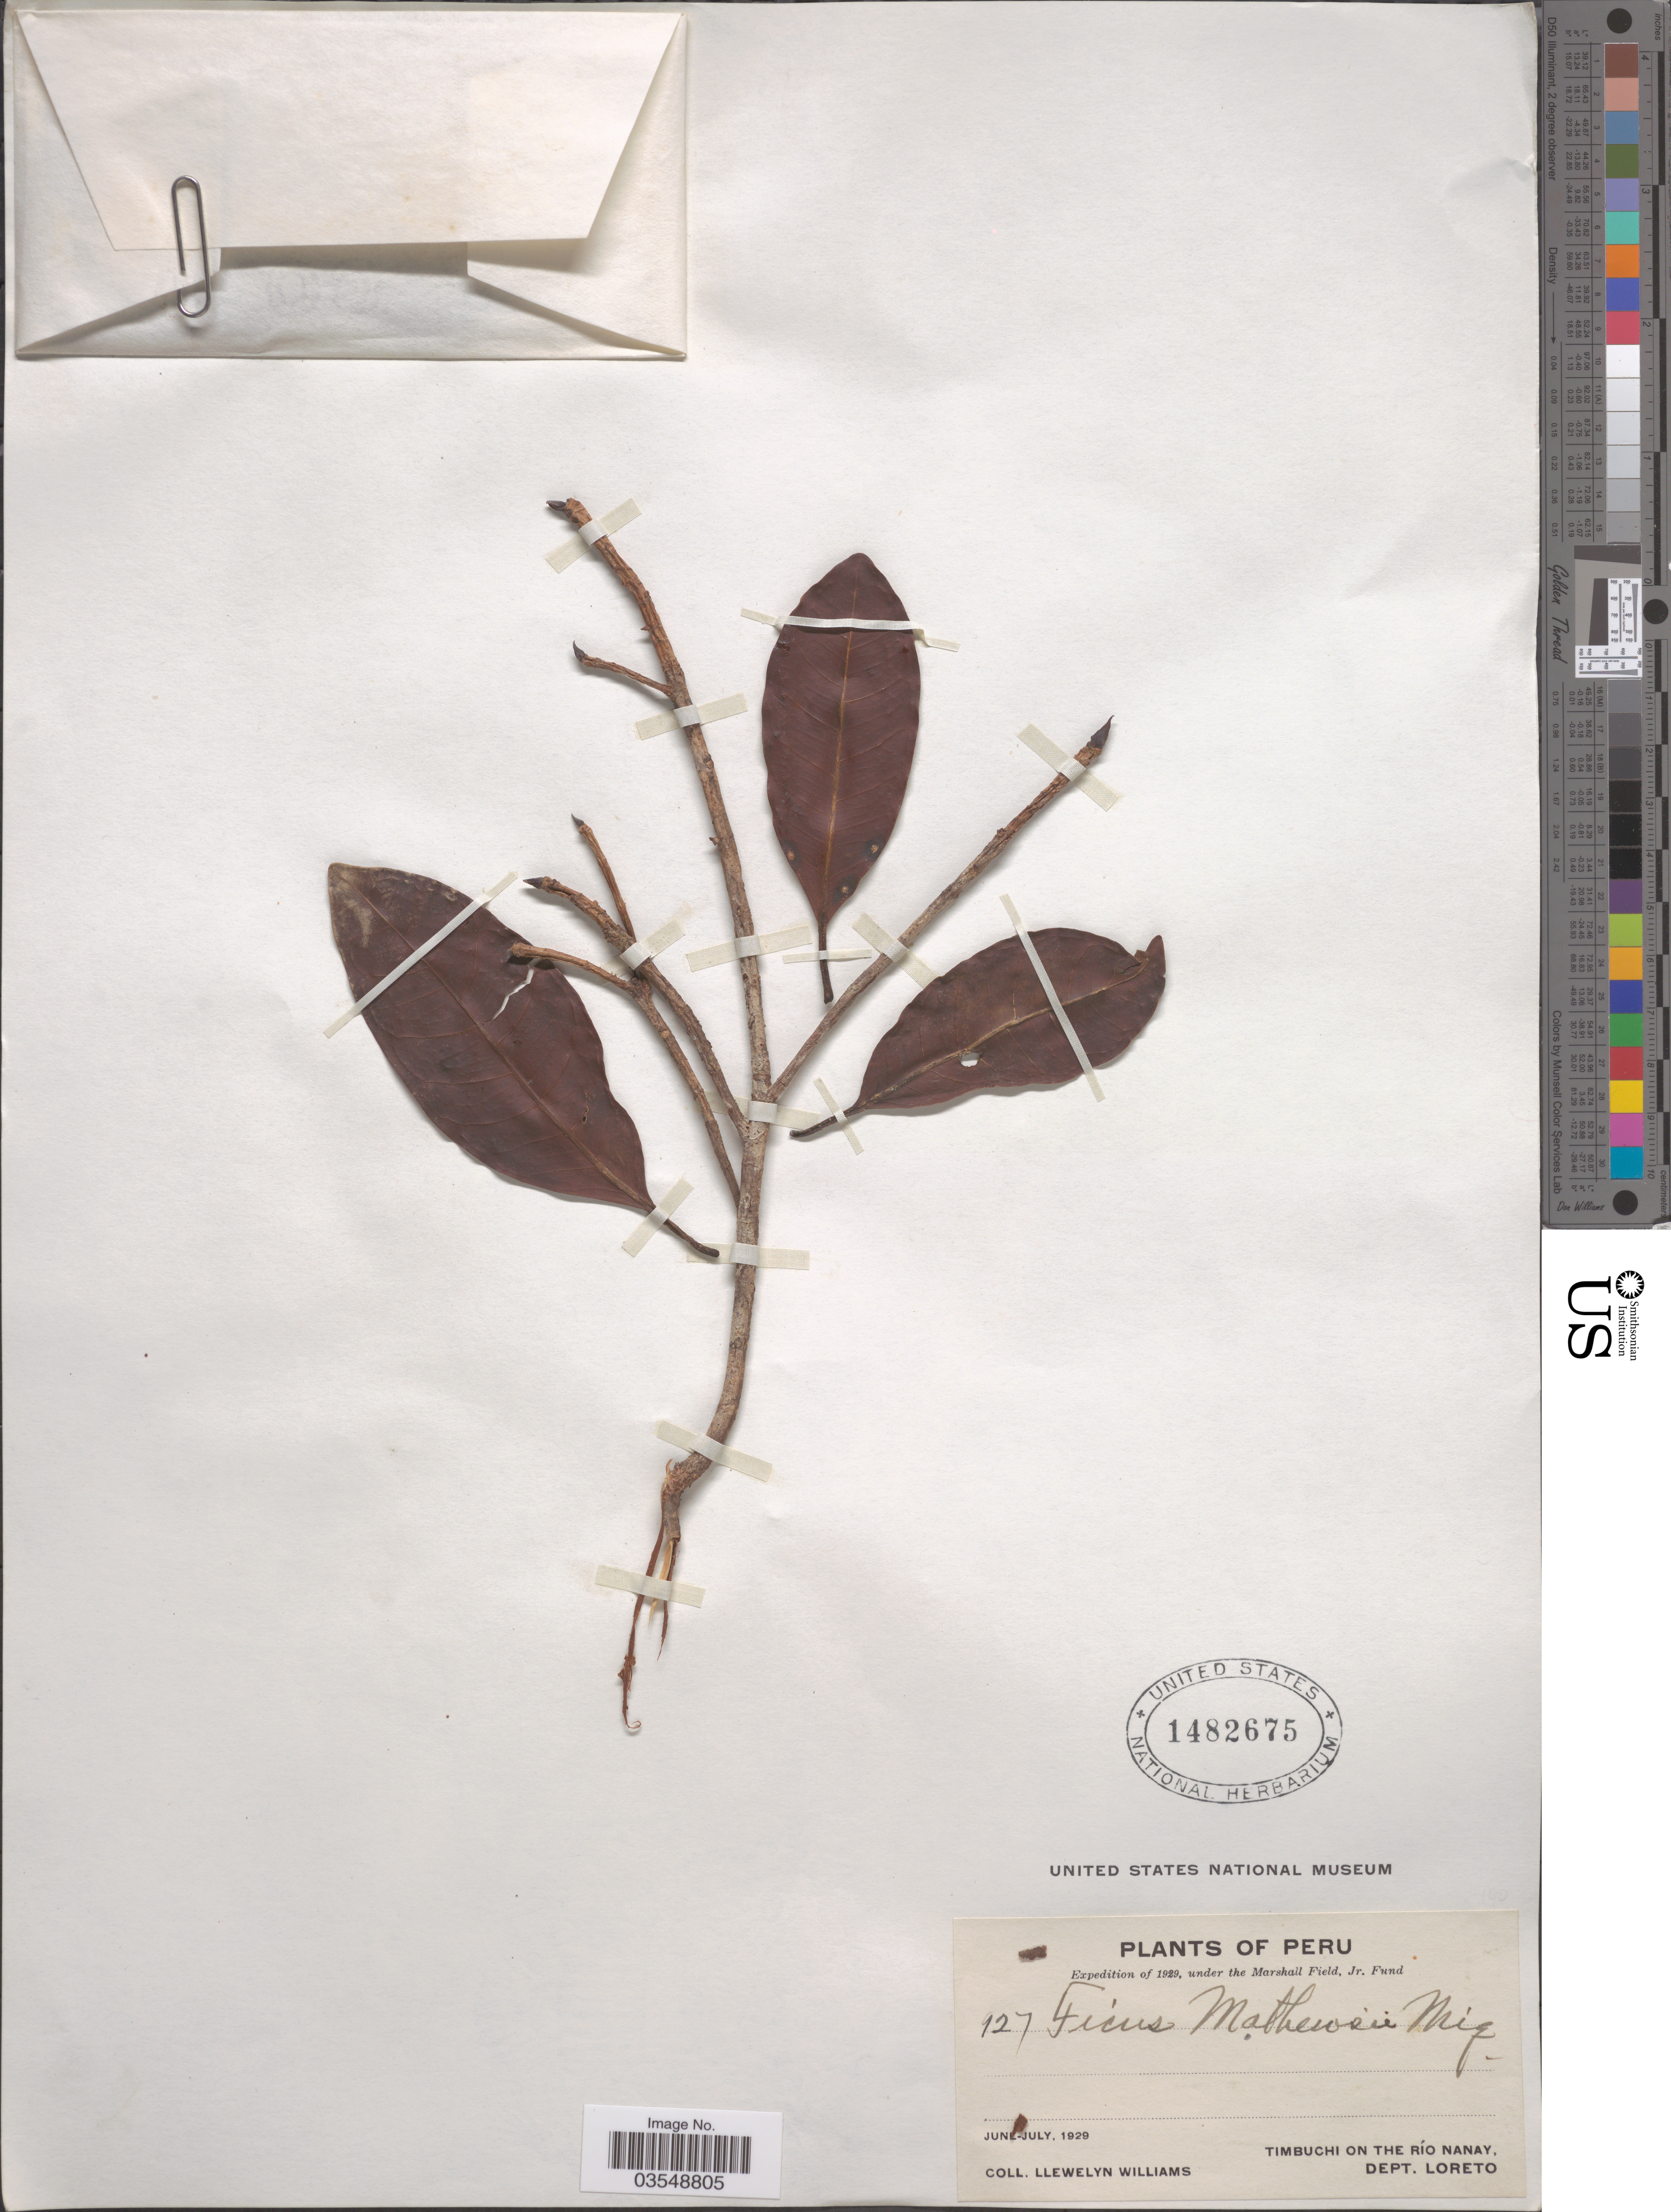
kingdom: Plantae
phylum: Tracheophyta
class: Magnoliopsida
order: Rosales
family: Moraceae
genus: Ficus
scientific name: Ficus mathewsii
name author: (Miq.) Miq.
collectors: Ll. Williams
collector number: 127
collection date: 1929-06/1929-07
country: Peru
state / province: Loreto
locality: Timbuchi on the Río Nanay. Dept. Loreto.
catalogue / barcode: US 1482675